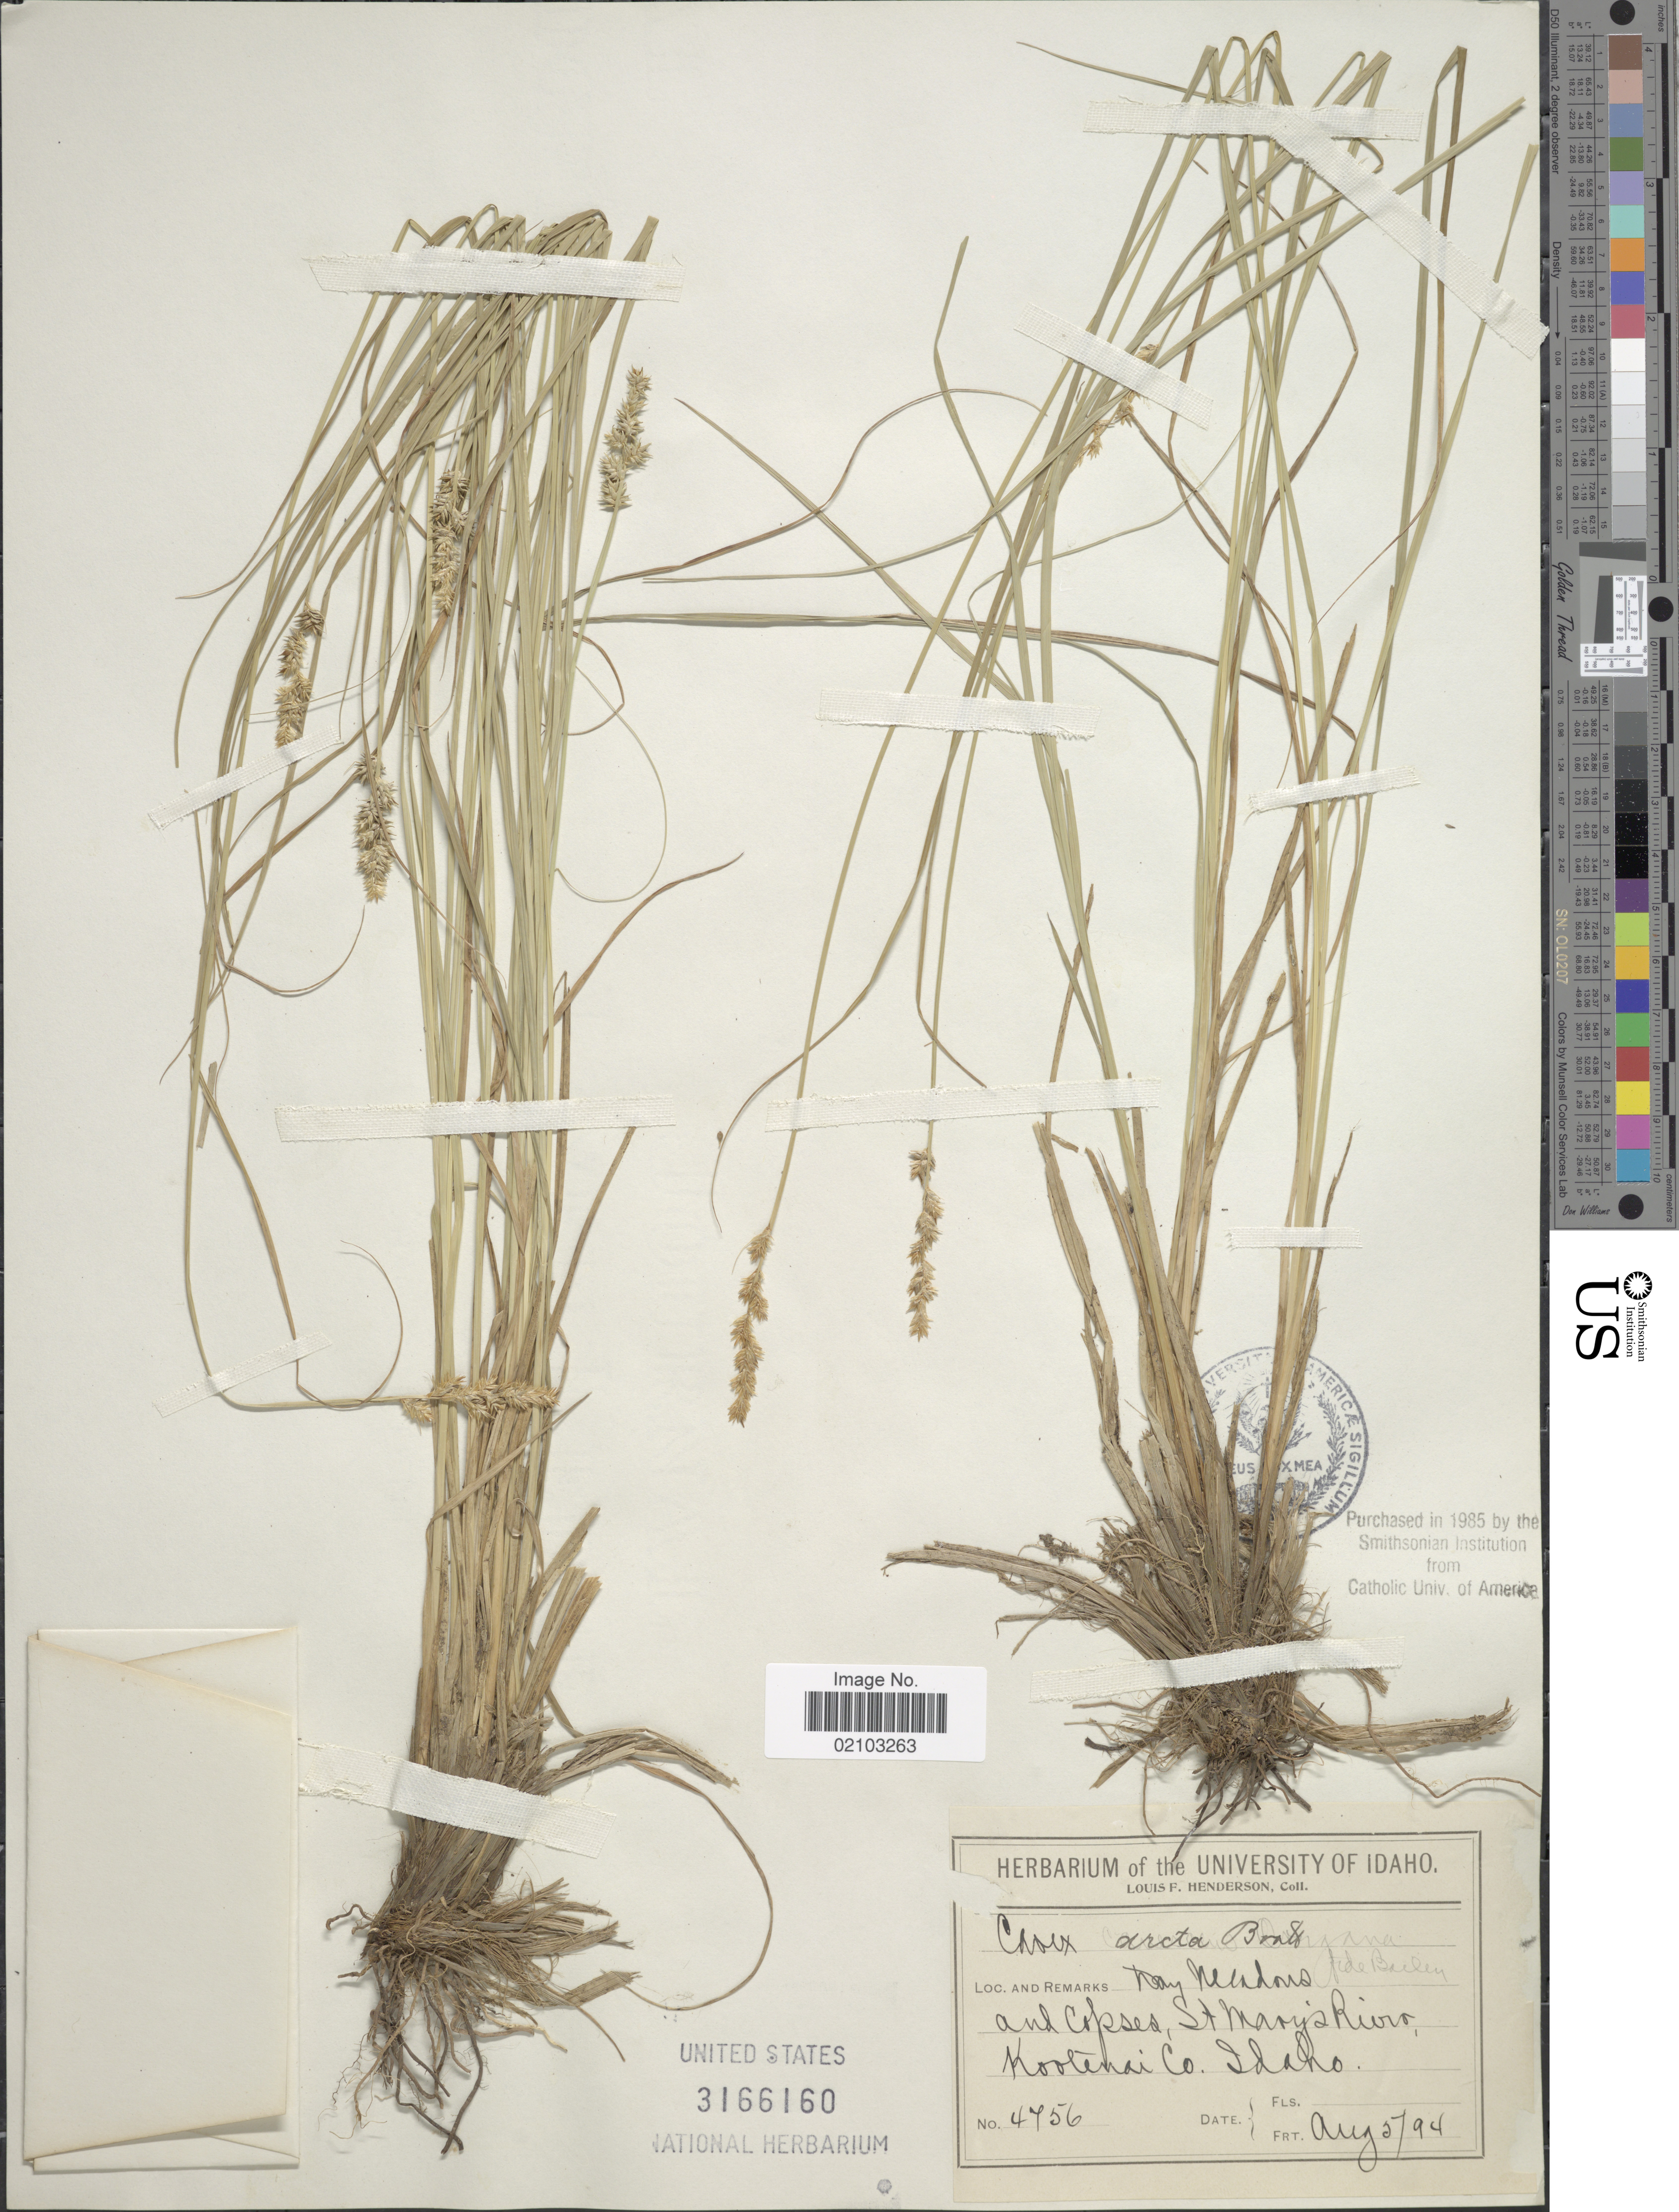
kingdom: Plantae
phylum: Tracheophyta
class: Liliopsida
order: Poales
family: Cyperaceae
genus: Carex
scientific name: Carex arcta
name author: Boott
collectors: L. Henderson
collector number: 4756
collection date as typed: Transcribed d/m/y: 5/8/94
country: United States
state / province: Idaho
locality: St. Marys River, Kootenai Co.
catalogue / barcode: US 3166160